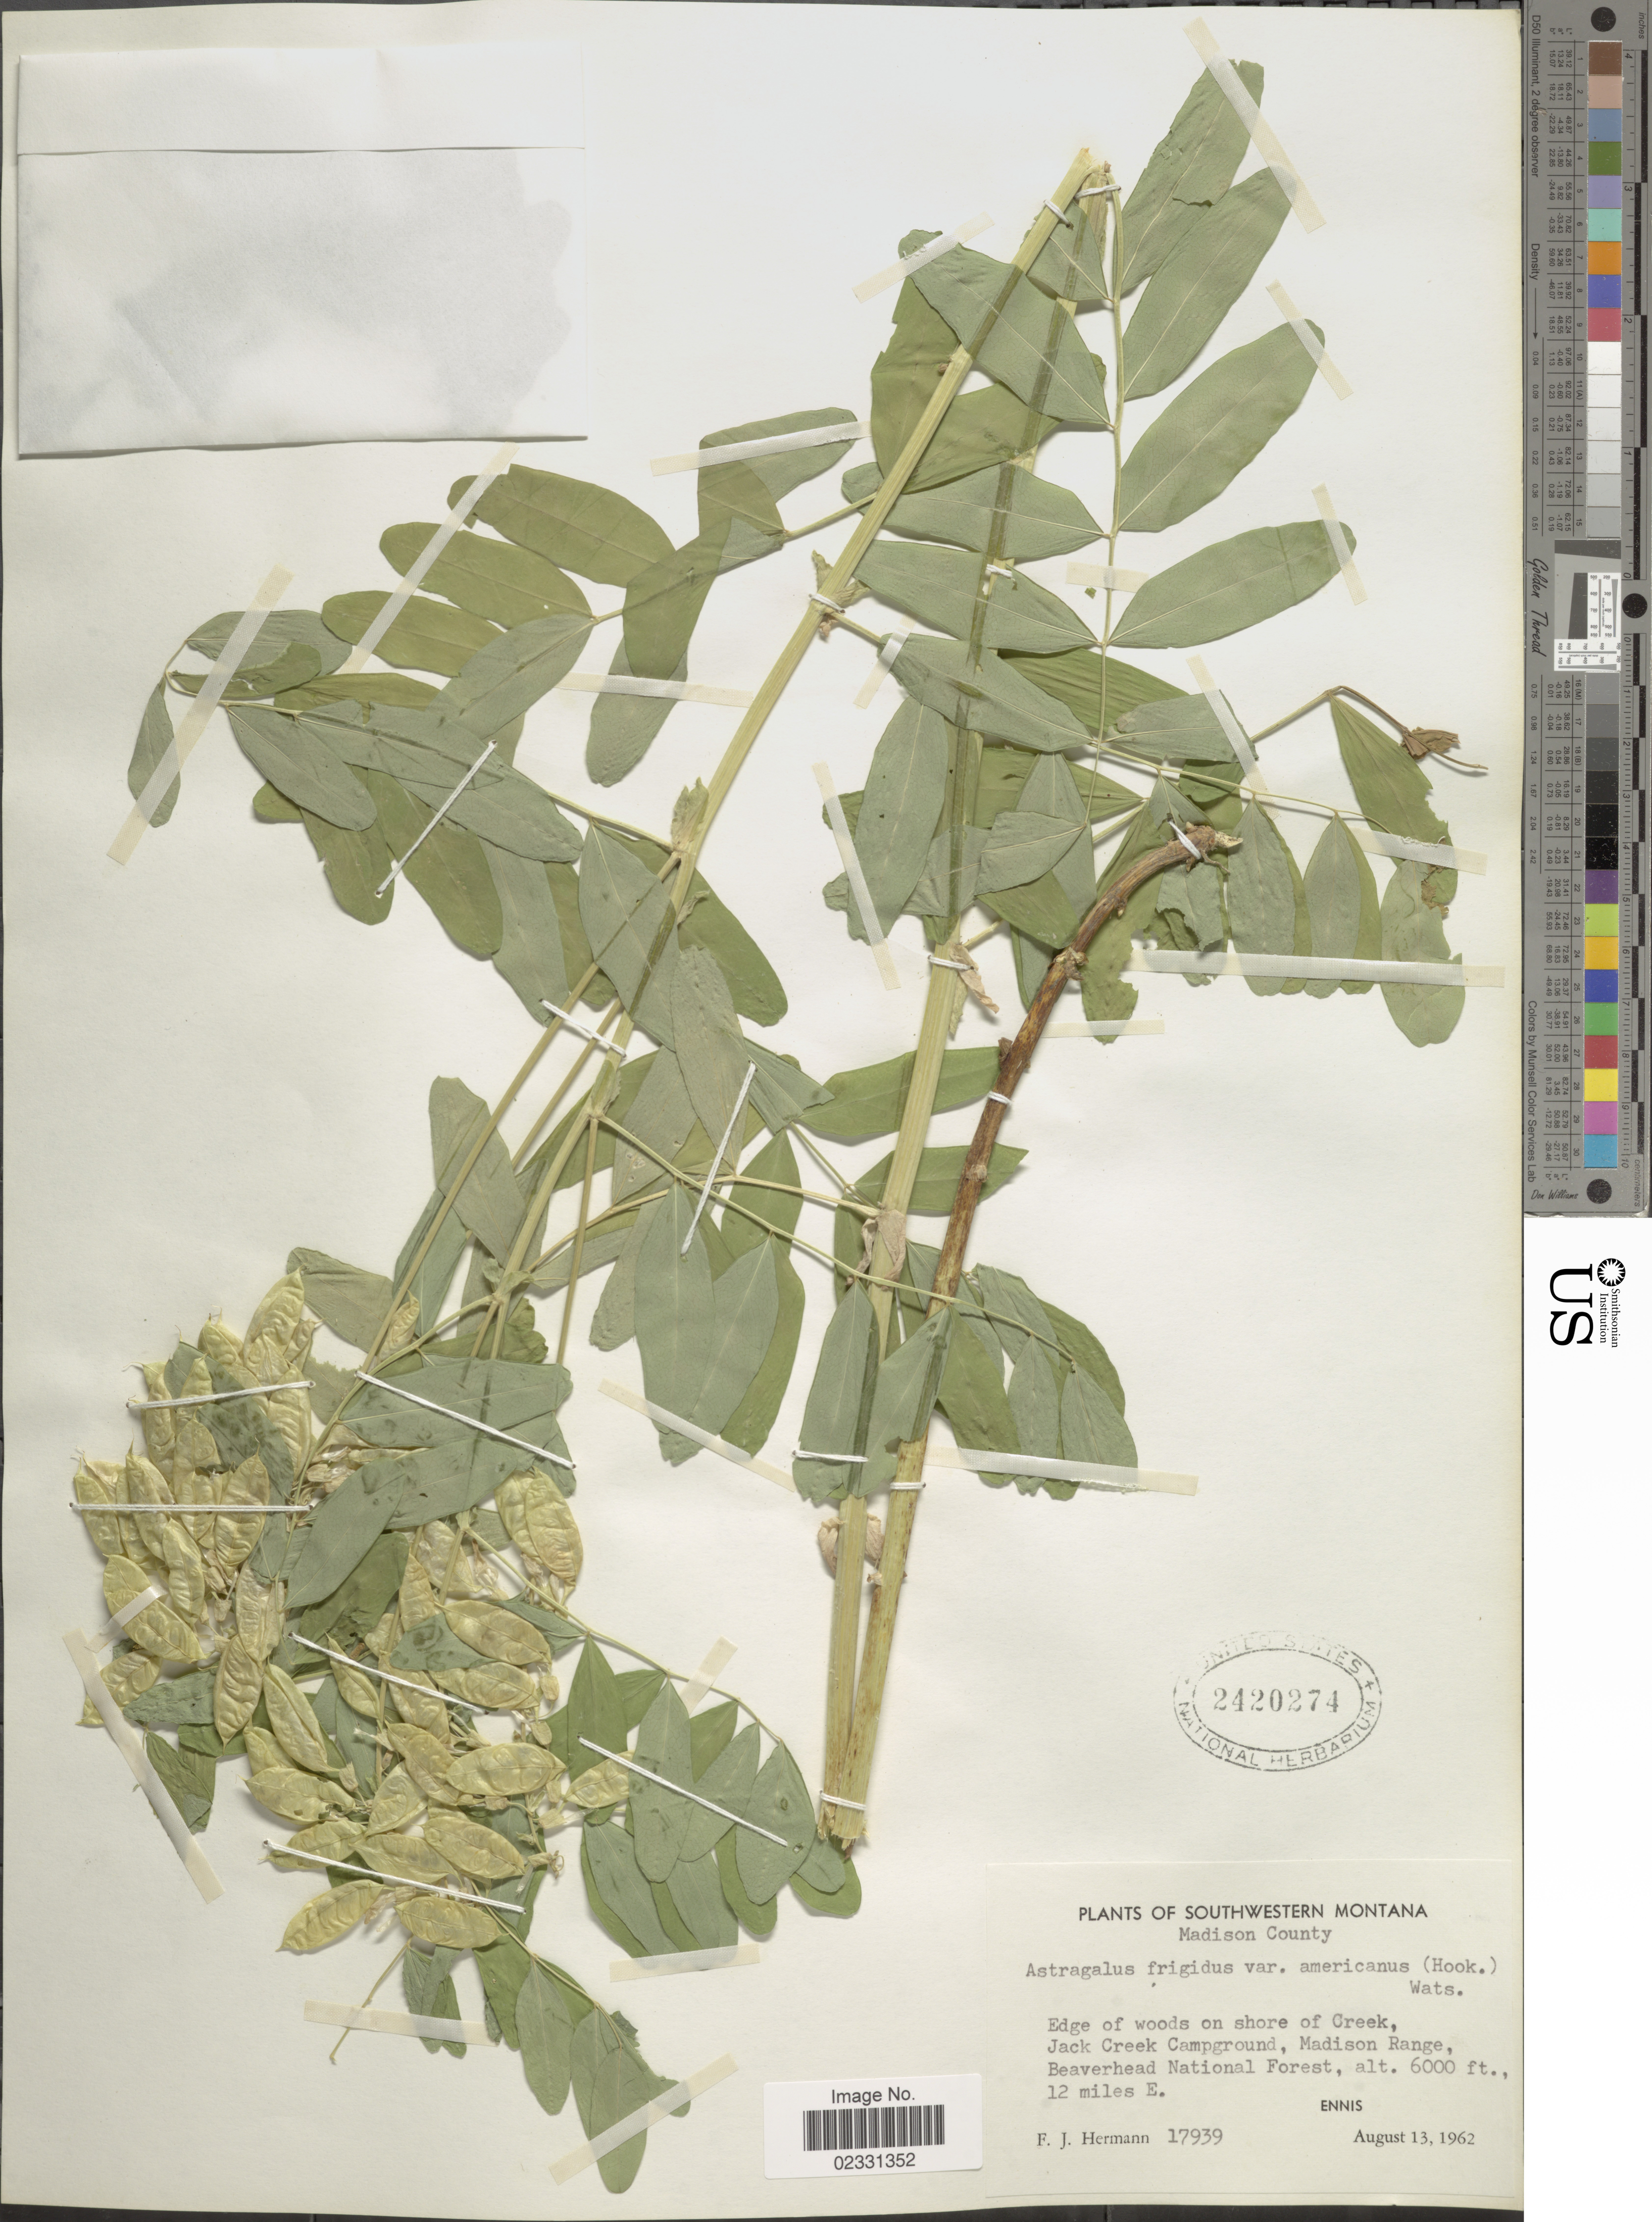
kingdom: Plantae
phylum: Tracheophyta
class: Magnoliopsida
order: Fabales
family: Fabaceae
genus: Astragalus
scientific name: Astragalus frigidus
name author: (L.) A. Gray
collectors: F. J. Hermann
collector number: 17939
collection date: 1962-08-13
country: United States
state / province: Montana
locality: Southwestern Montana, Madison County, Edge of woods on shore of Creek, Jack Creek Campground, Madison Range, Beaverhead National Forest, 12 miles E., Ennis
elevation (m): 1829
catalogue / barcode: US 2420274